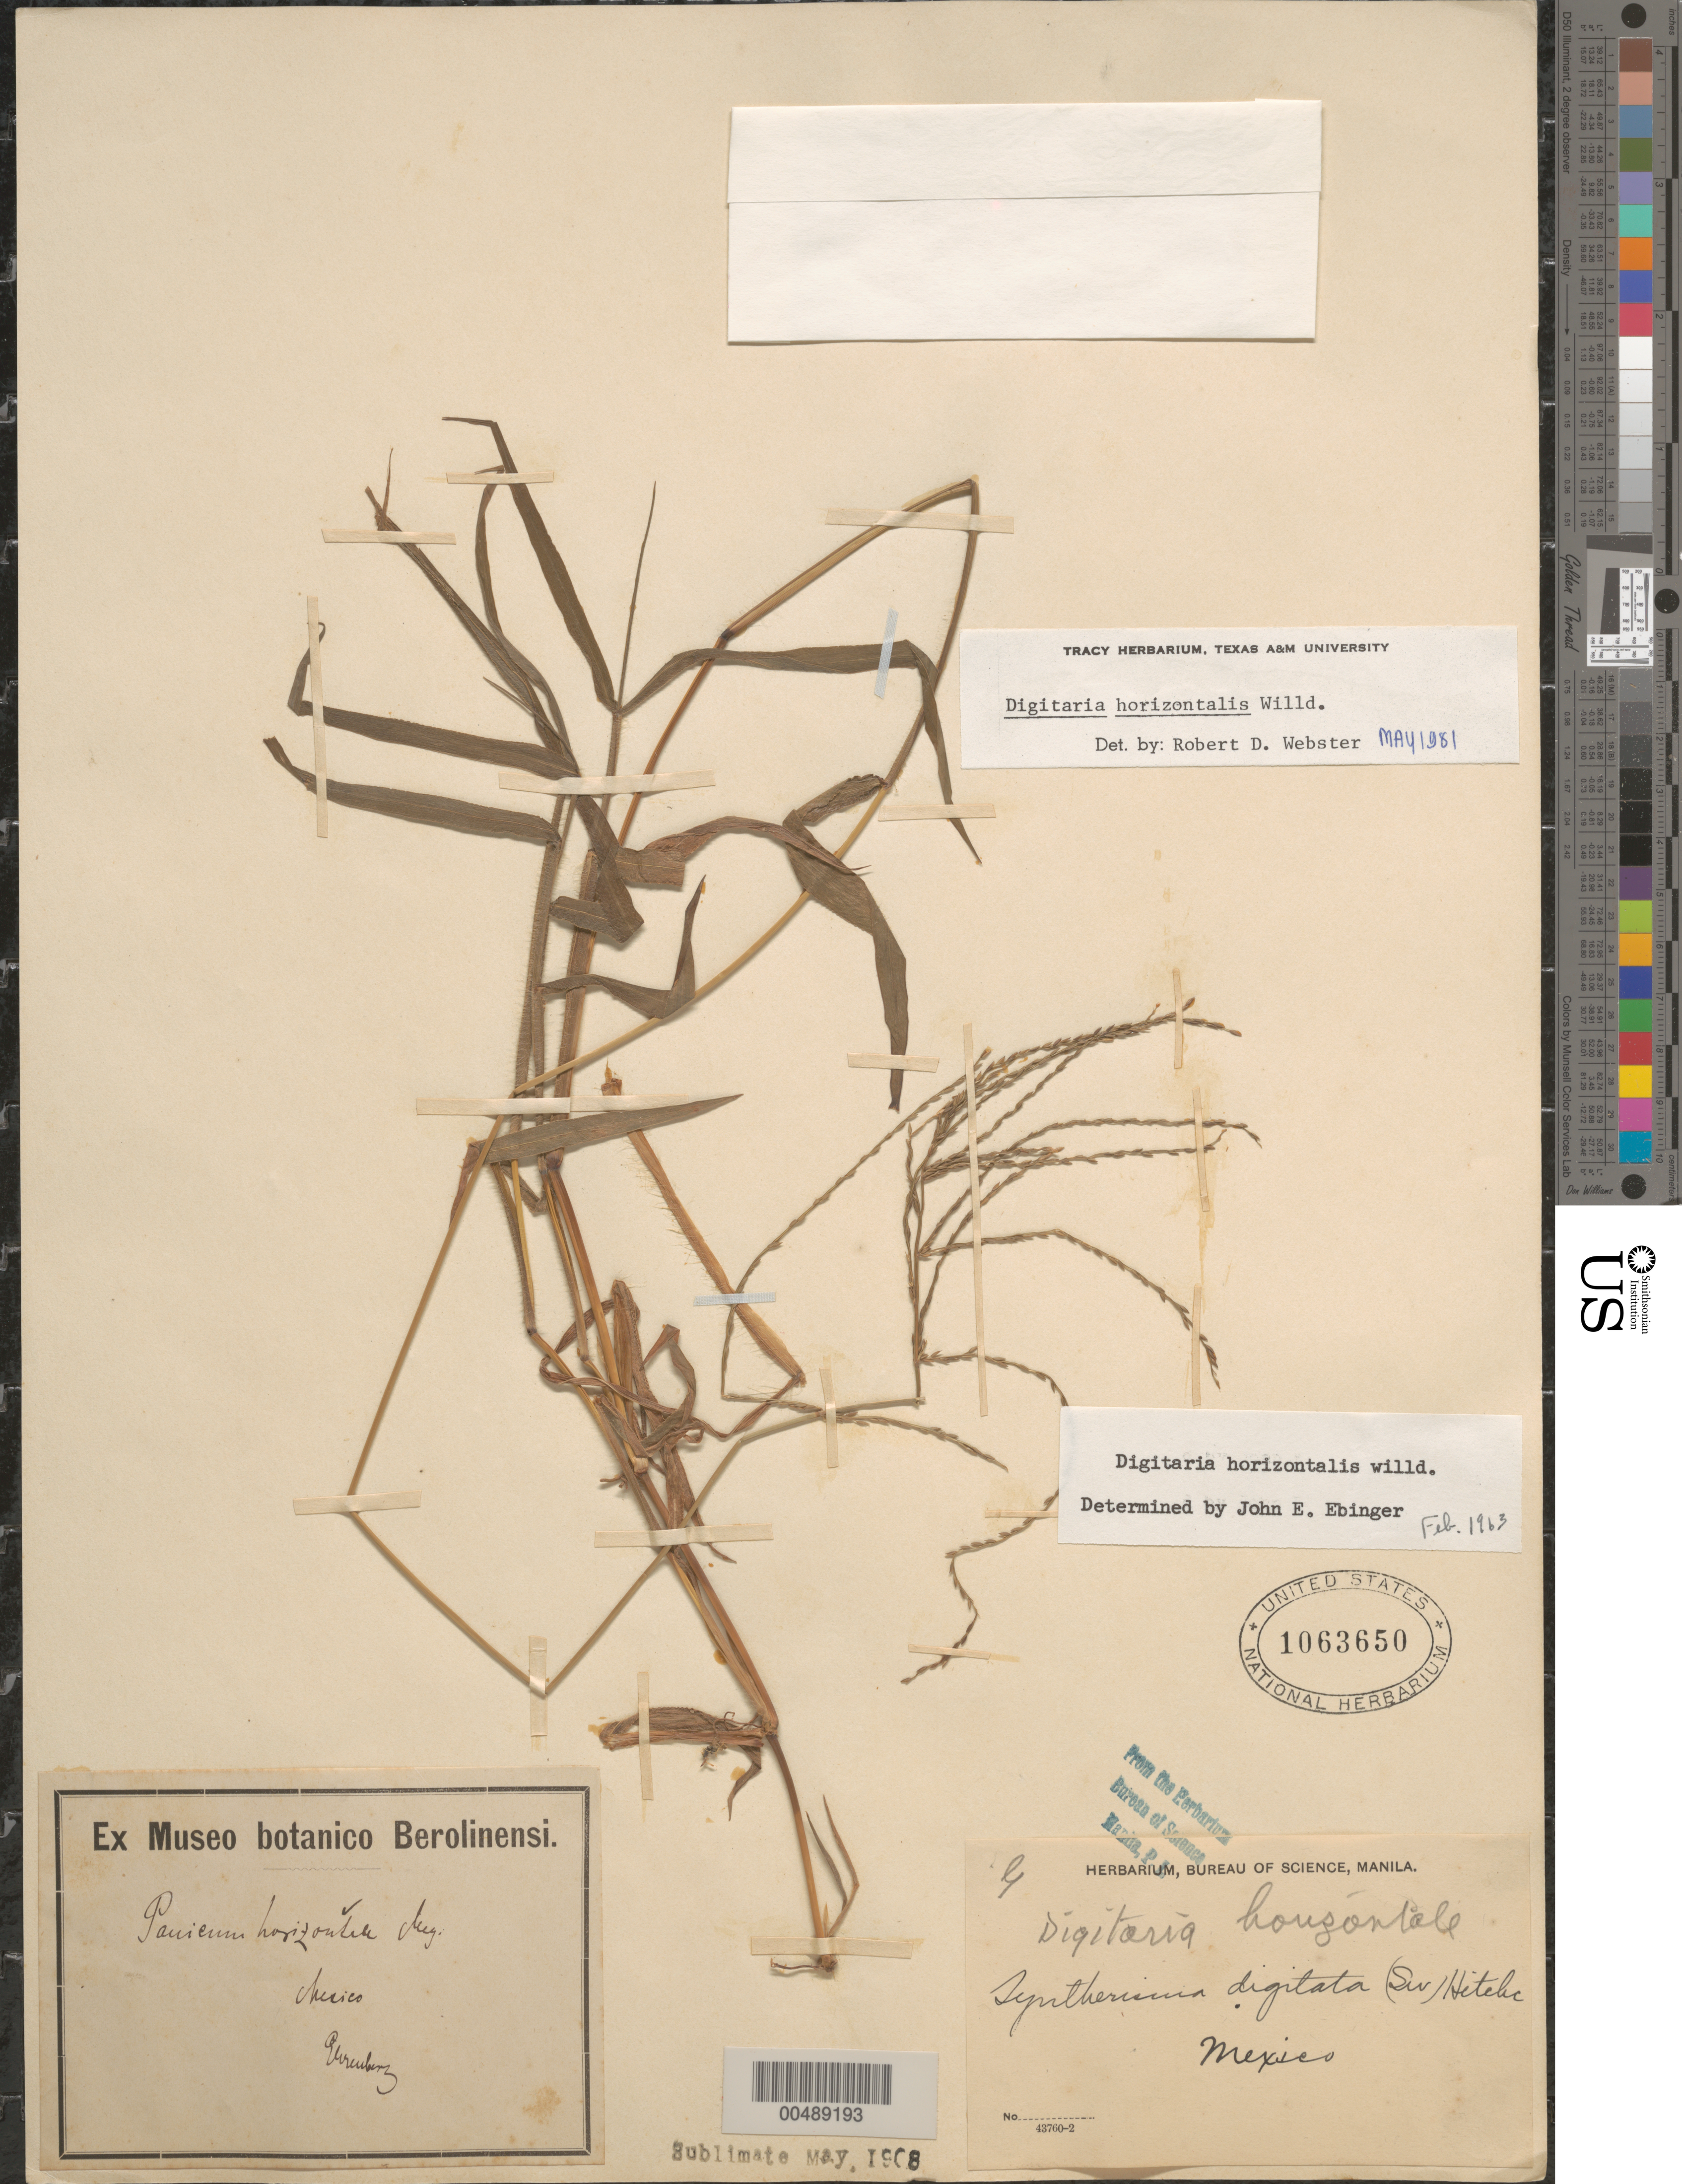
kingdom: Plantae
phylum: Tracheophyta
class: Liliopsida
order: Poales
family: Poaceae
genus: Digitaria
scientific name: Digitaria horizontalis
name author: Willd.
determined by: Webster, Robert D.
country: Mexico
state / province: Durango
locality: San Ramon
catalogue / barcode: US 1063650